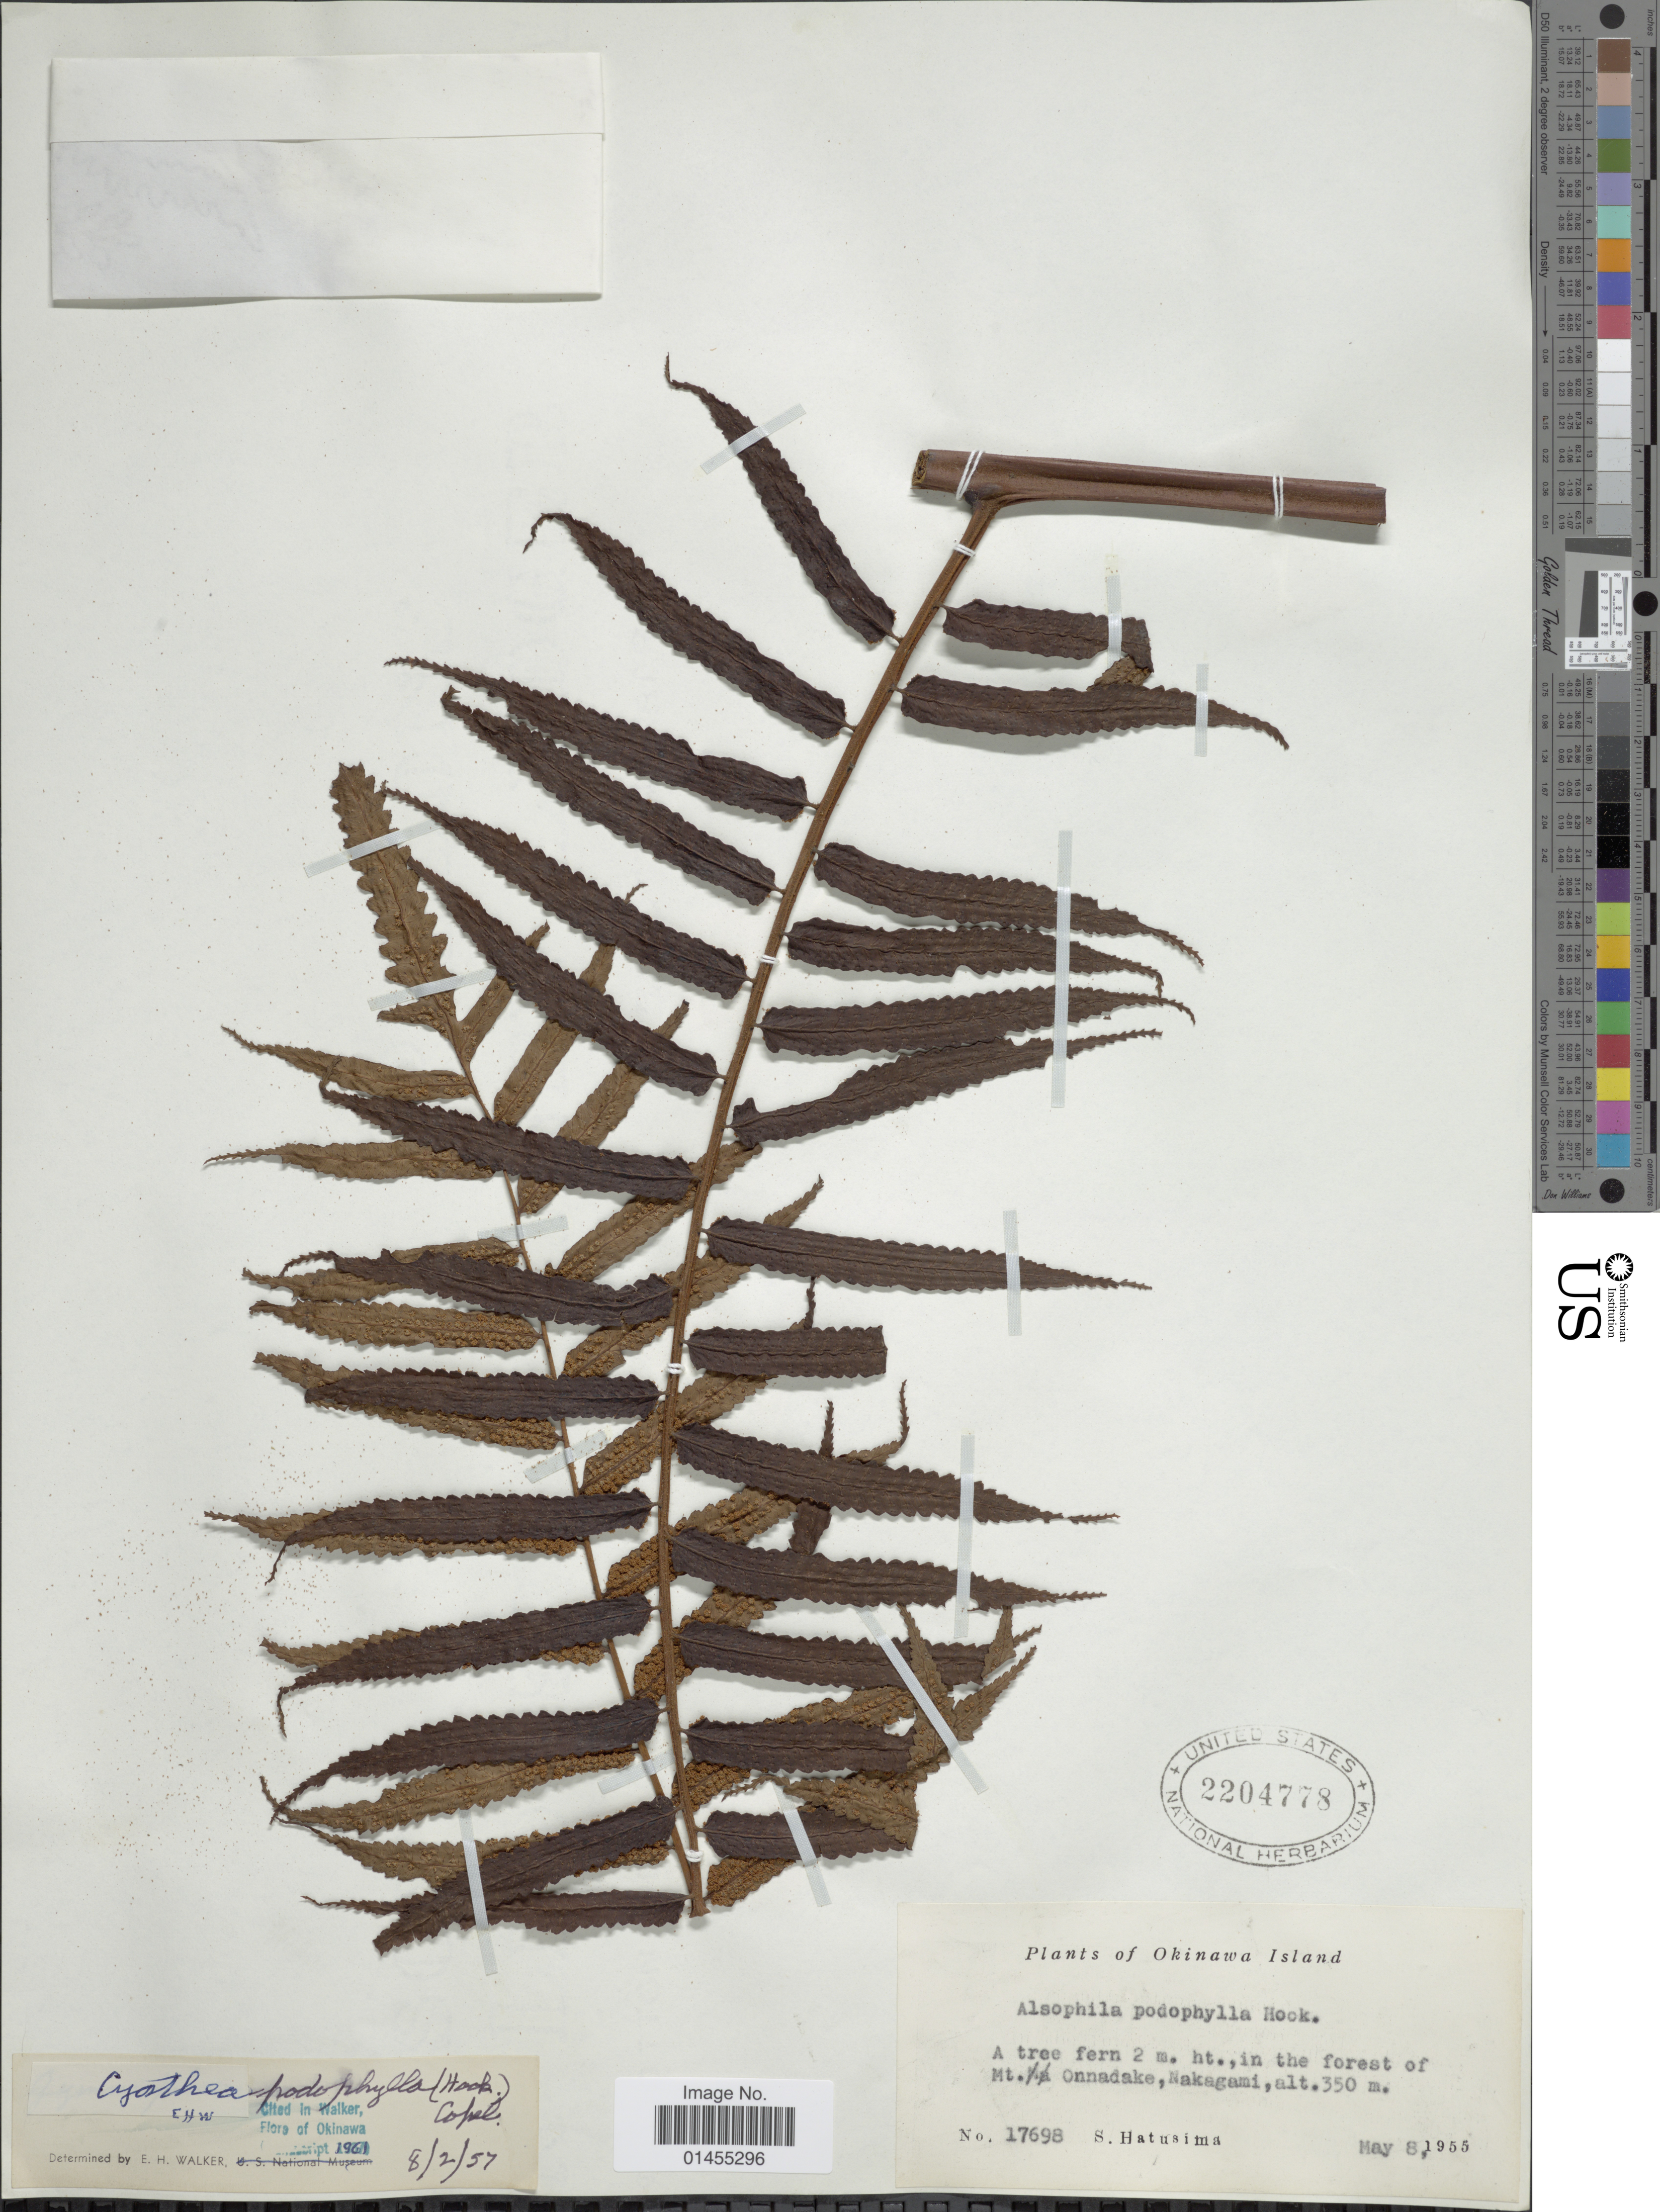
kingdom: Plantae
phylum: Tracheophyta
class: Polypodiopsida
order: Cyatheales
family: Cyatheaceae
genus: Alsophila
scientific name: Alsophila podophylla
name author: Hook.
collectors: S. Hatusima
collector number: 17698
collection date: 1955-05-08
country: Japan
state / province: Okinawa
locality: Onnadake, Nakagami.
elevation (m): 350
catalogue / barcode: US 2204778